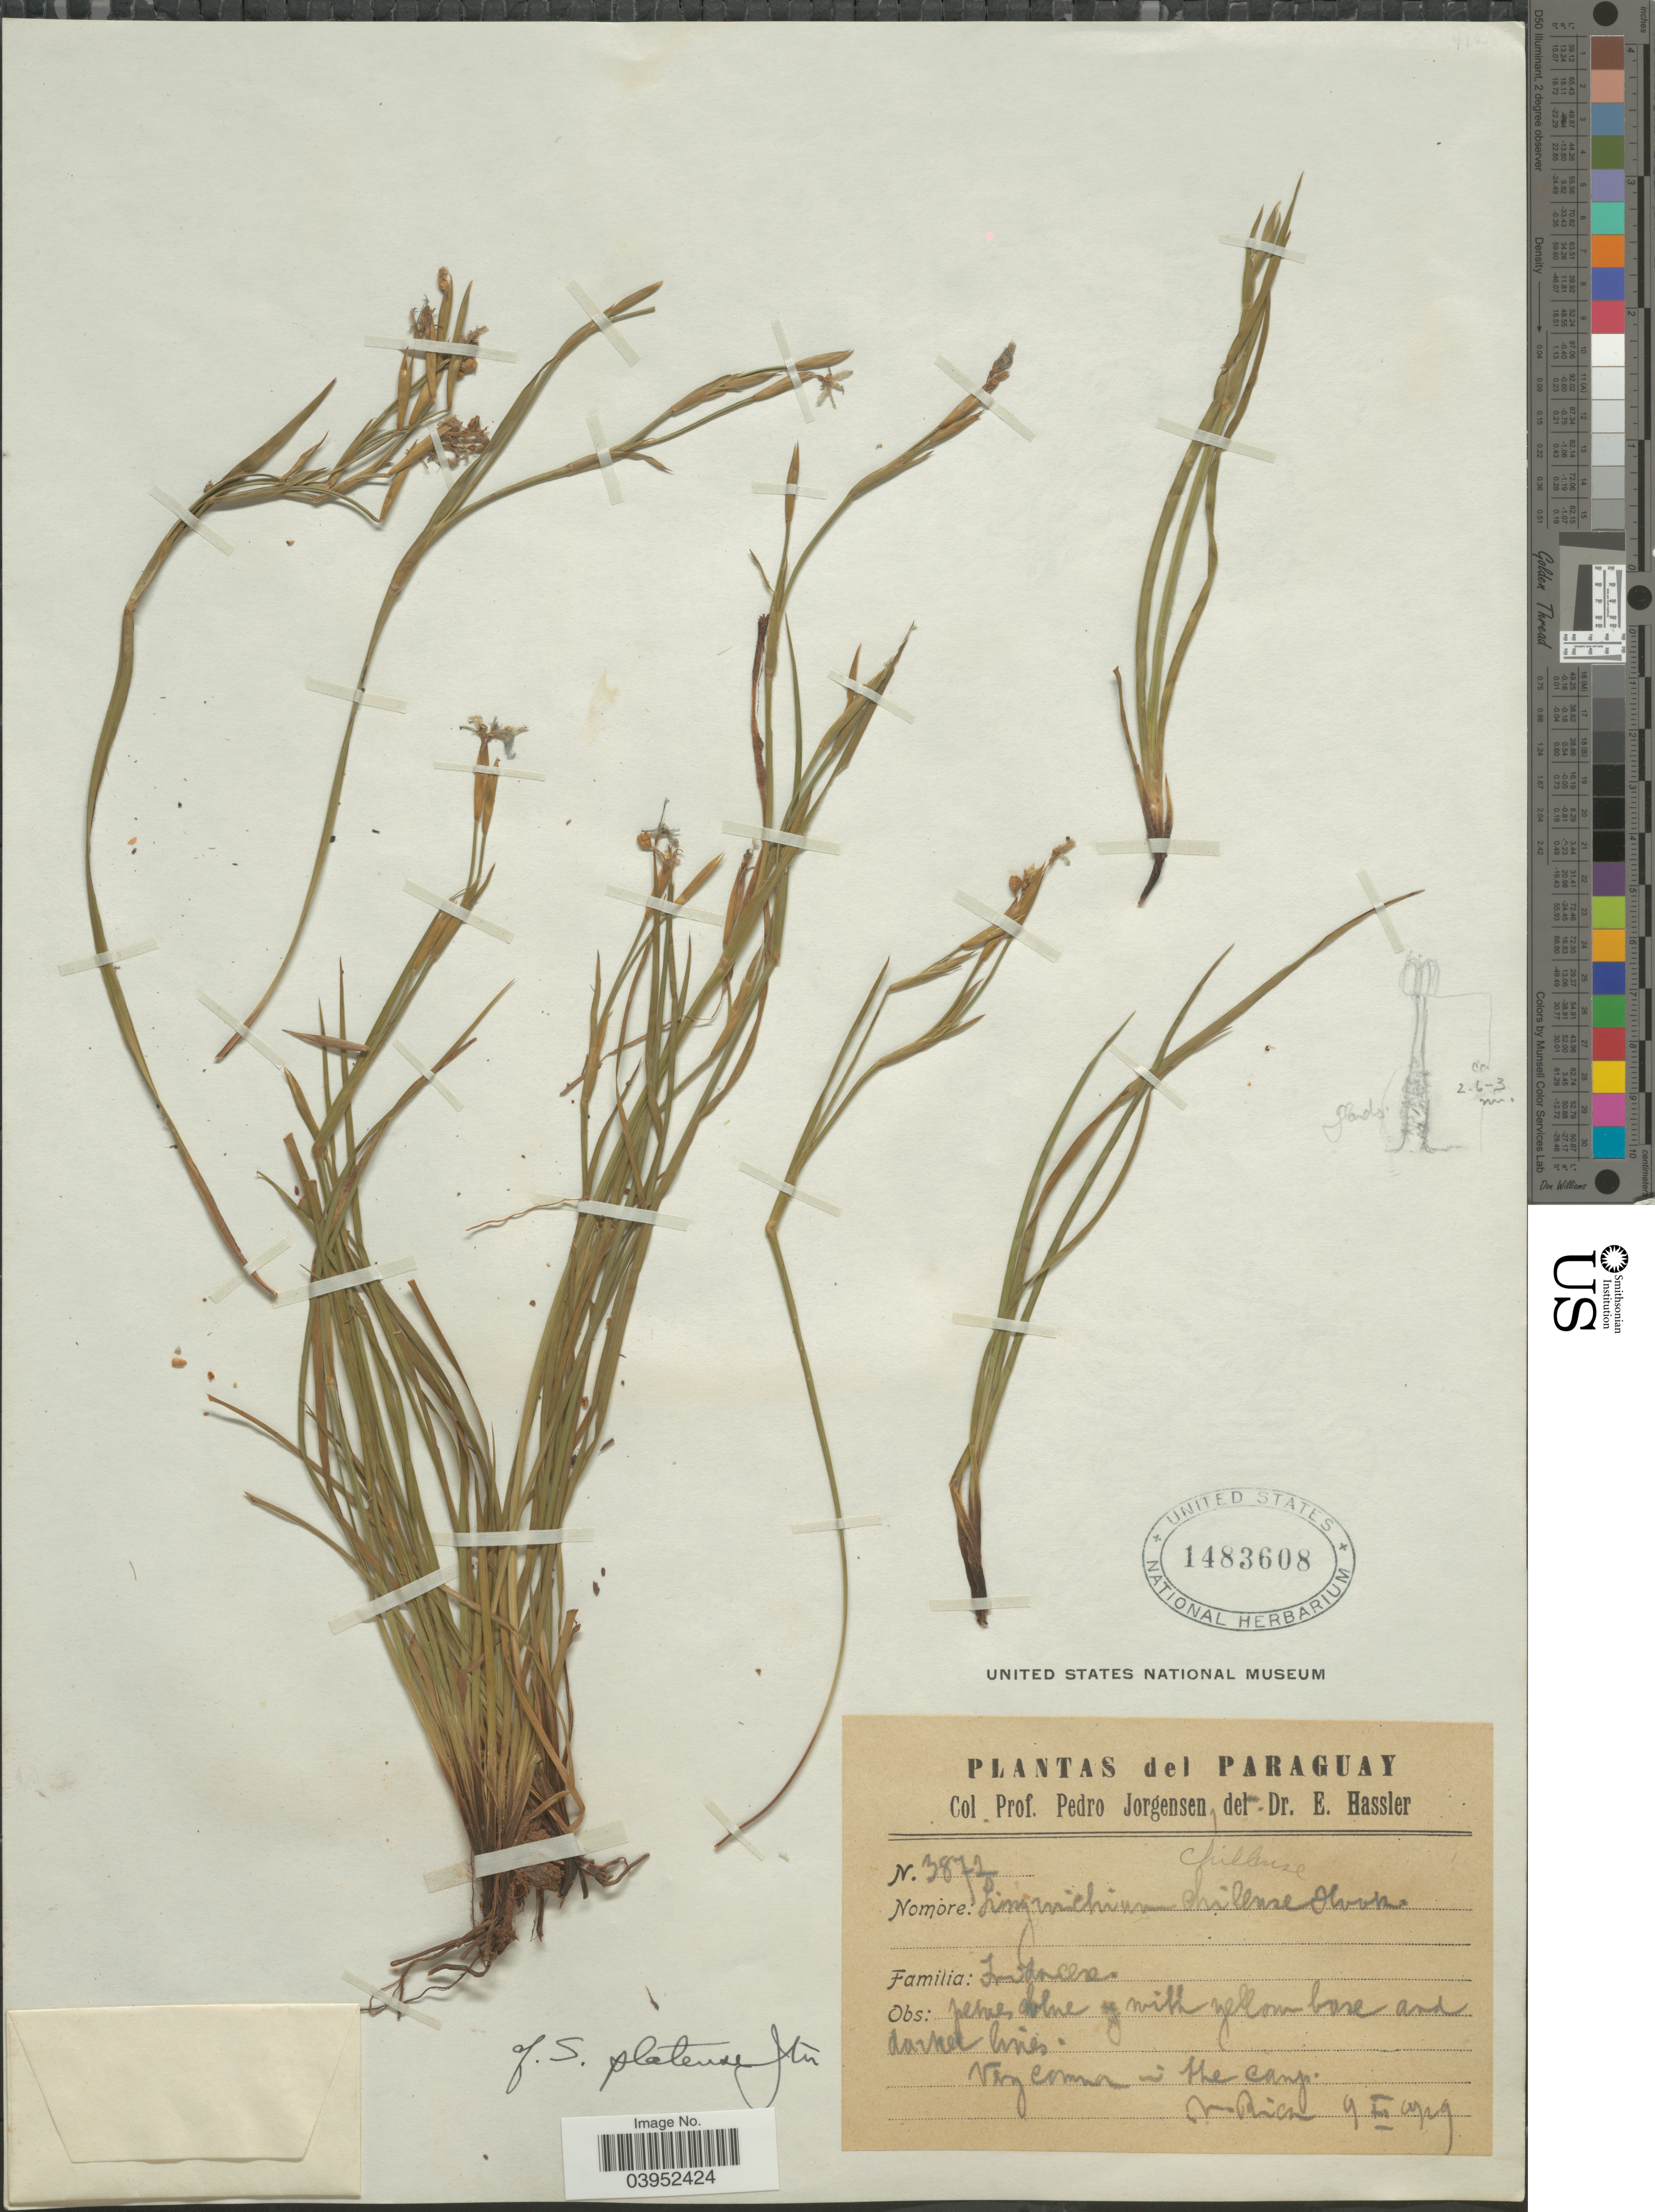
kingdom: Plantae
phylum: Tracheophyta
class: Liliopsida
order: Asparagales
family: Iridaceae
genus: Sisyrinchium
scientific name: Sisyrinchium platense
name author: I.M. Johnst.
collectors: P. Jörgensen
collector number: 3872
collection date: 1929-12-09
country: Paraguay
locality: In the Camp. V. Rica.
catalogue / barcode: US 1483608